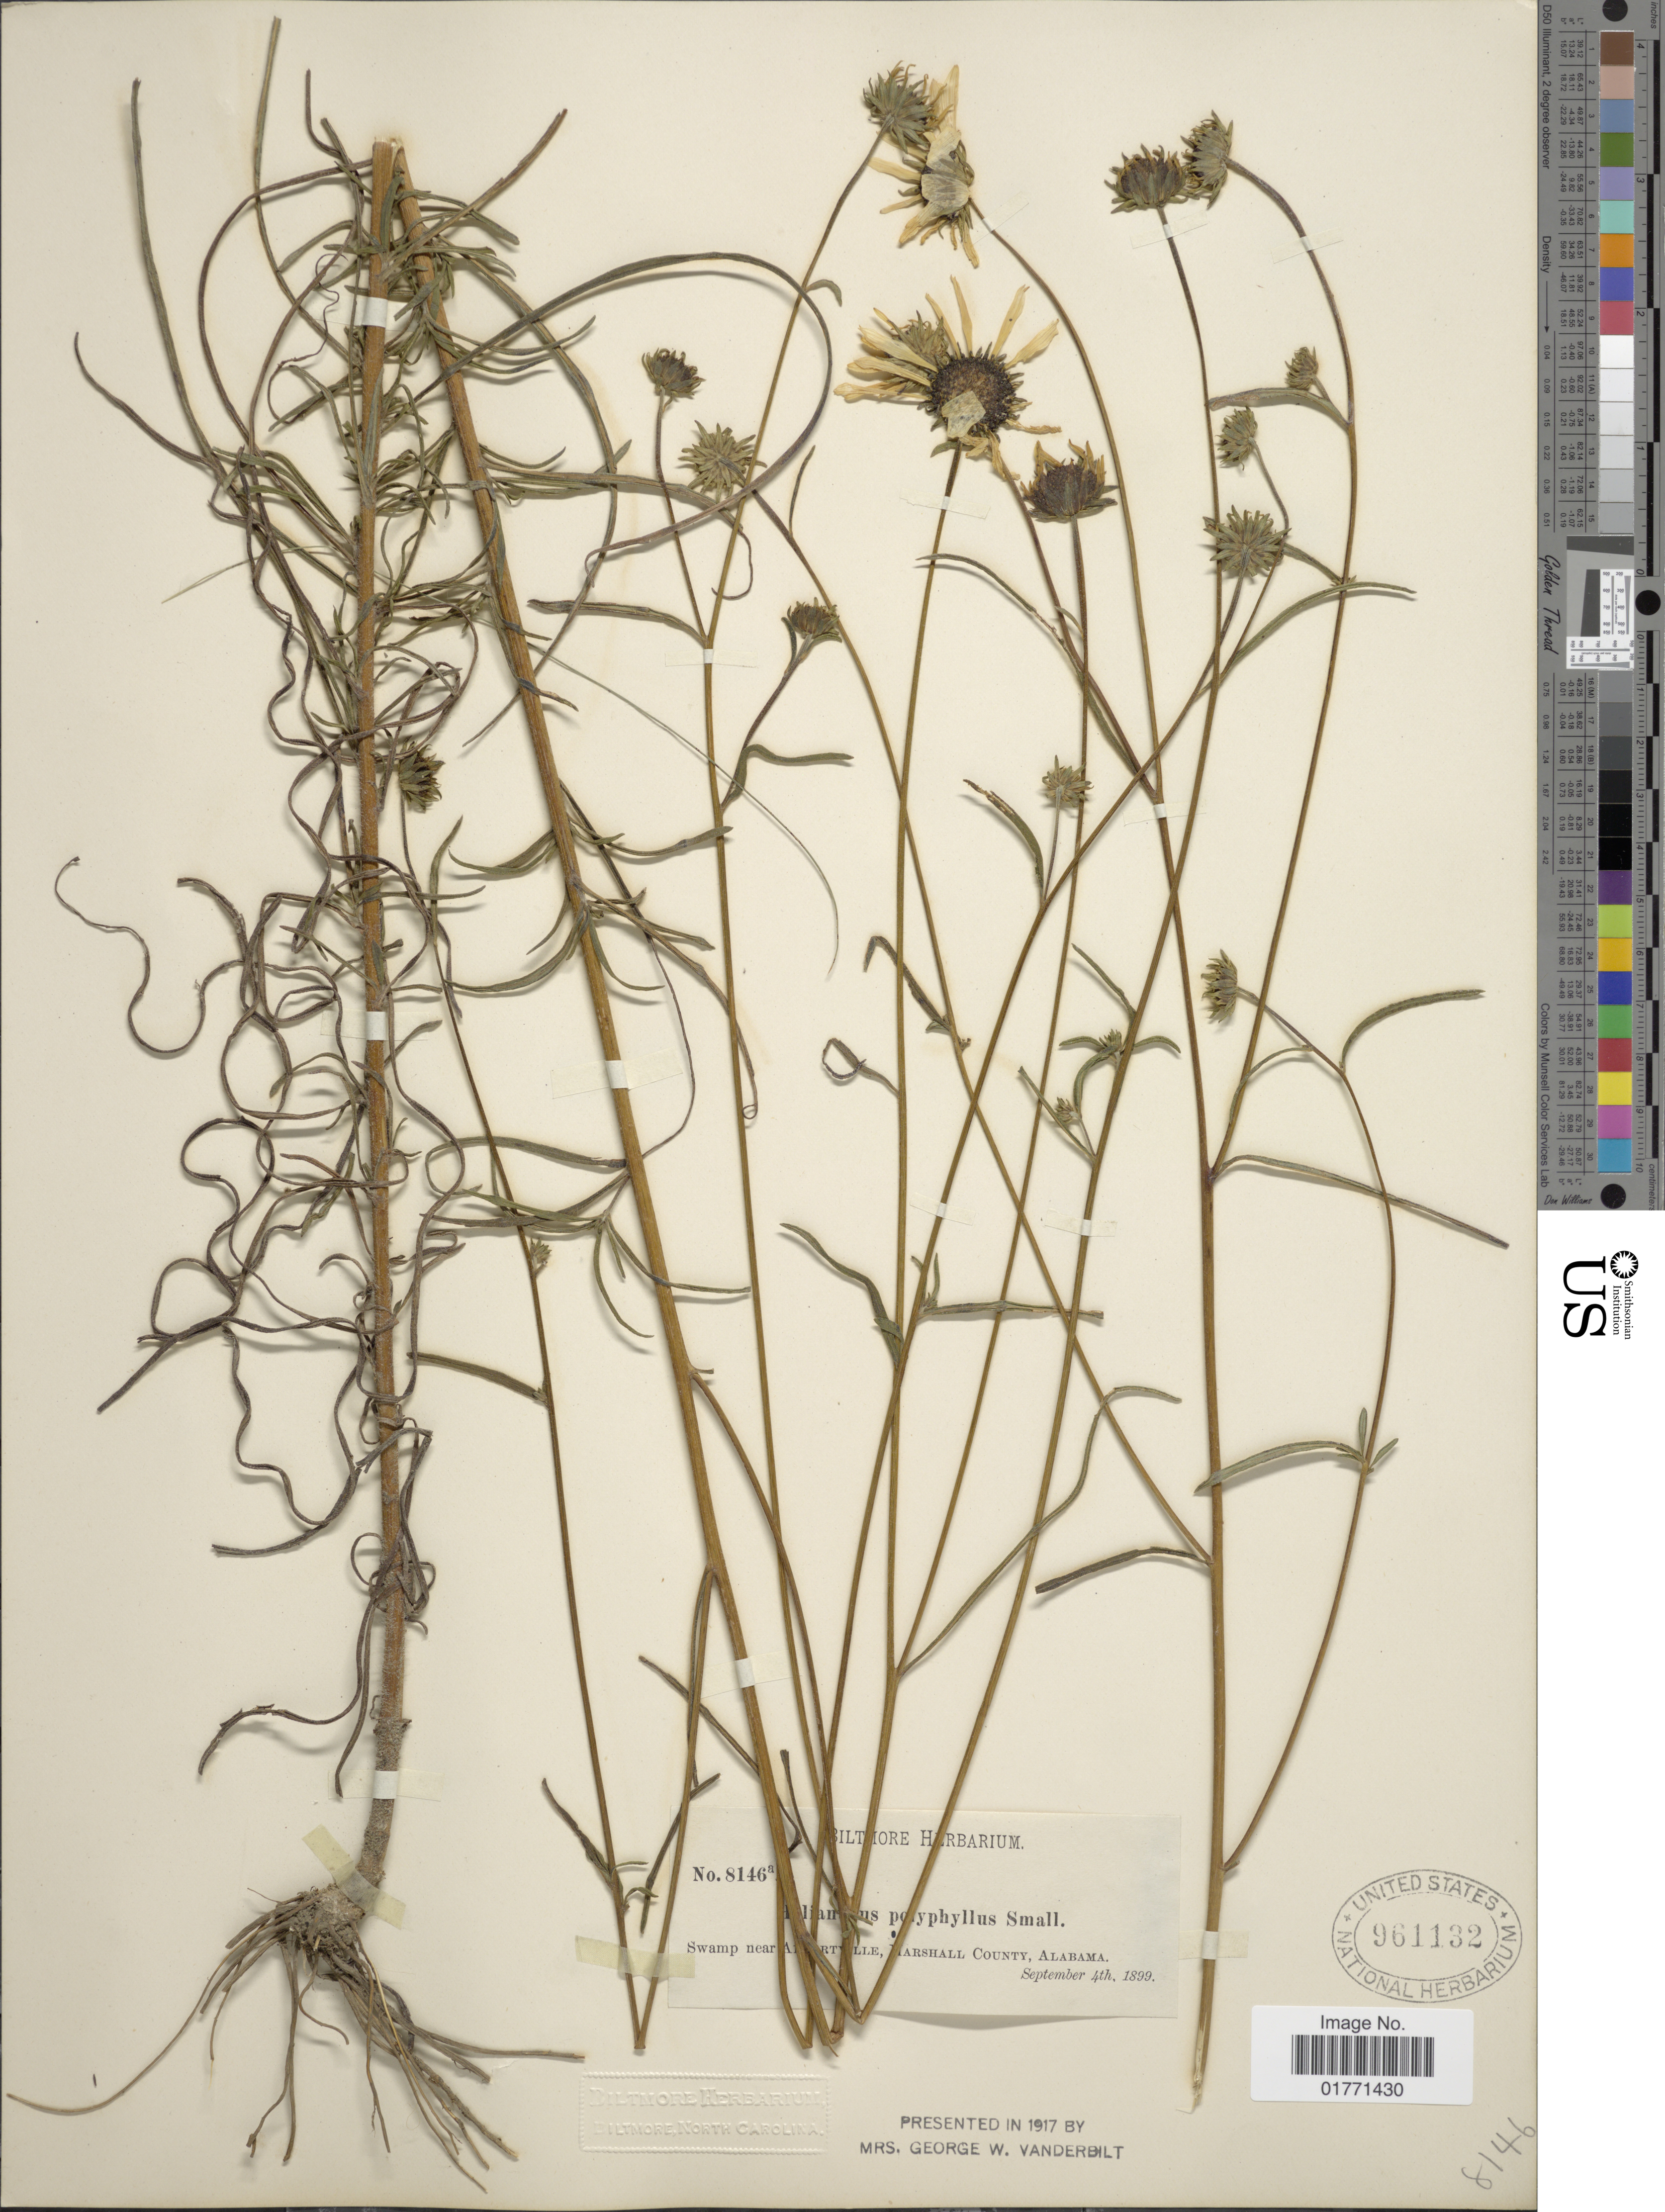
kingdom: Plantae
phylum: Tracheophyta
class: Magnoliopsida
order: Asterales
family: Asteraceae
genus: Helianthus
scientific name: Helianthus polyphyllus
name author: Small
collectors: ex herb. Biltmore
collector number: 8146a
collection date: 1899-09-04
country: United States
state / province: Alabama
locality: Swamp near Albertville, Marshall County.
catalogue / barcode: US 961132